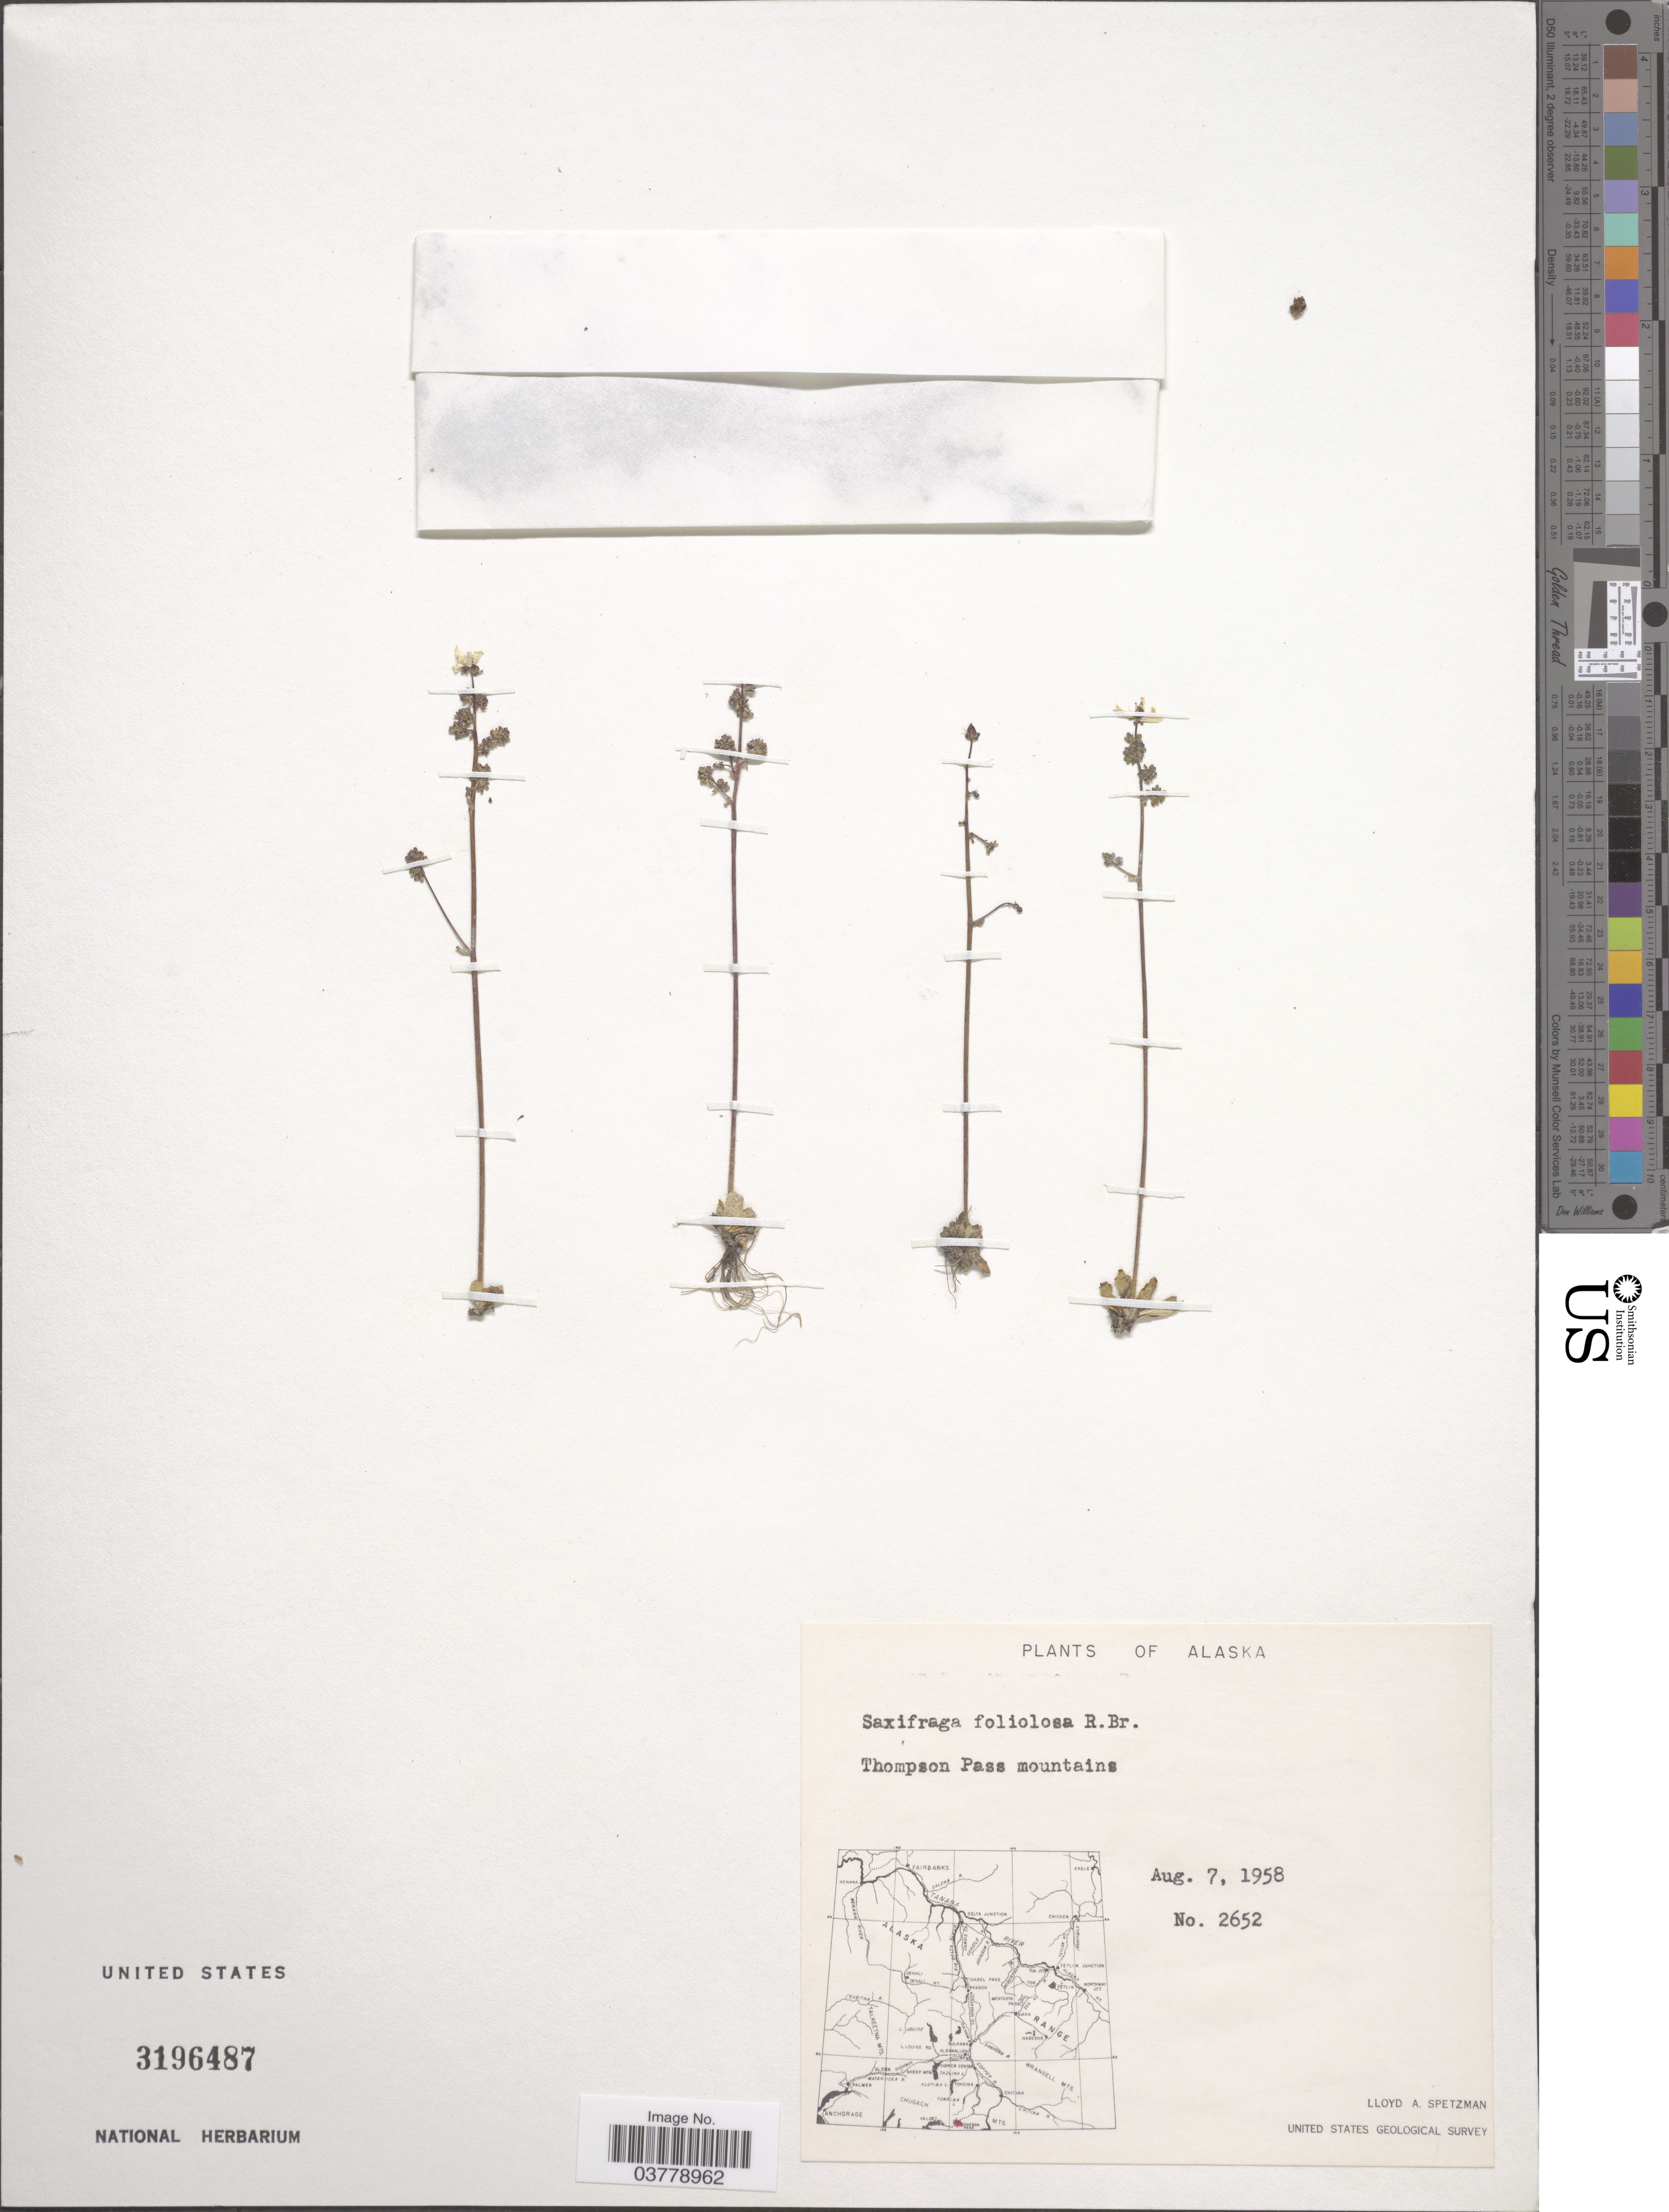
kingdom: Plantae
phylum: Tracheophyta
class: Magnoliopsida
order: Saxifragales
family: Saxifragaceae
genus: Micranthes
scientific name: Micranthes foliolosa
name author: (R. Br.) Gornall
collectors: L. Spetzman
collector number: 2652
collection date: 1958-08-07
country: United States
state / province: Alaska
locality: Thompson Pass mountains.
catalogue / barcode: US 3196487